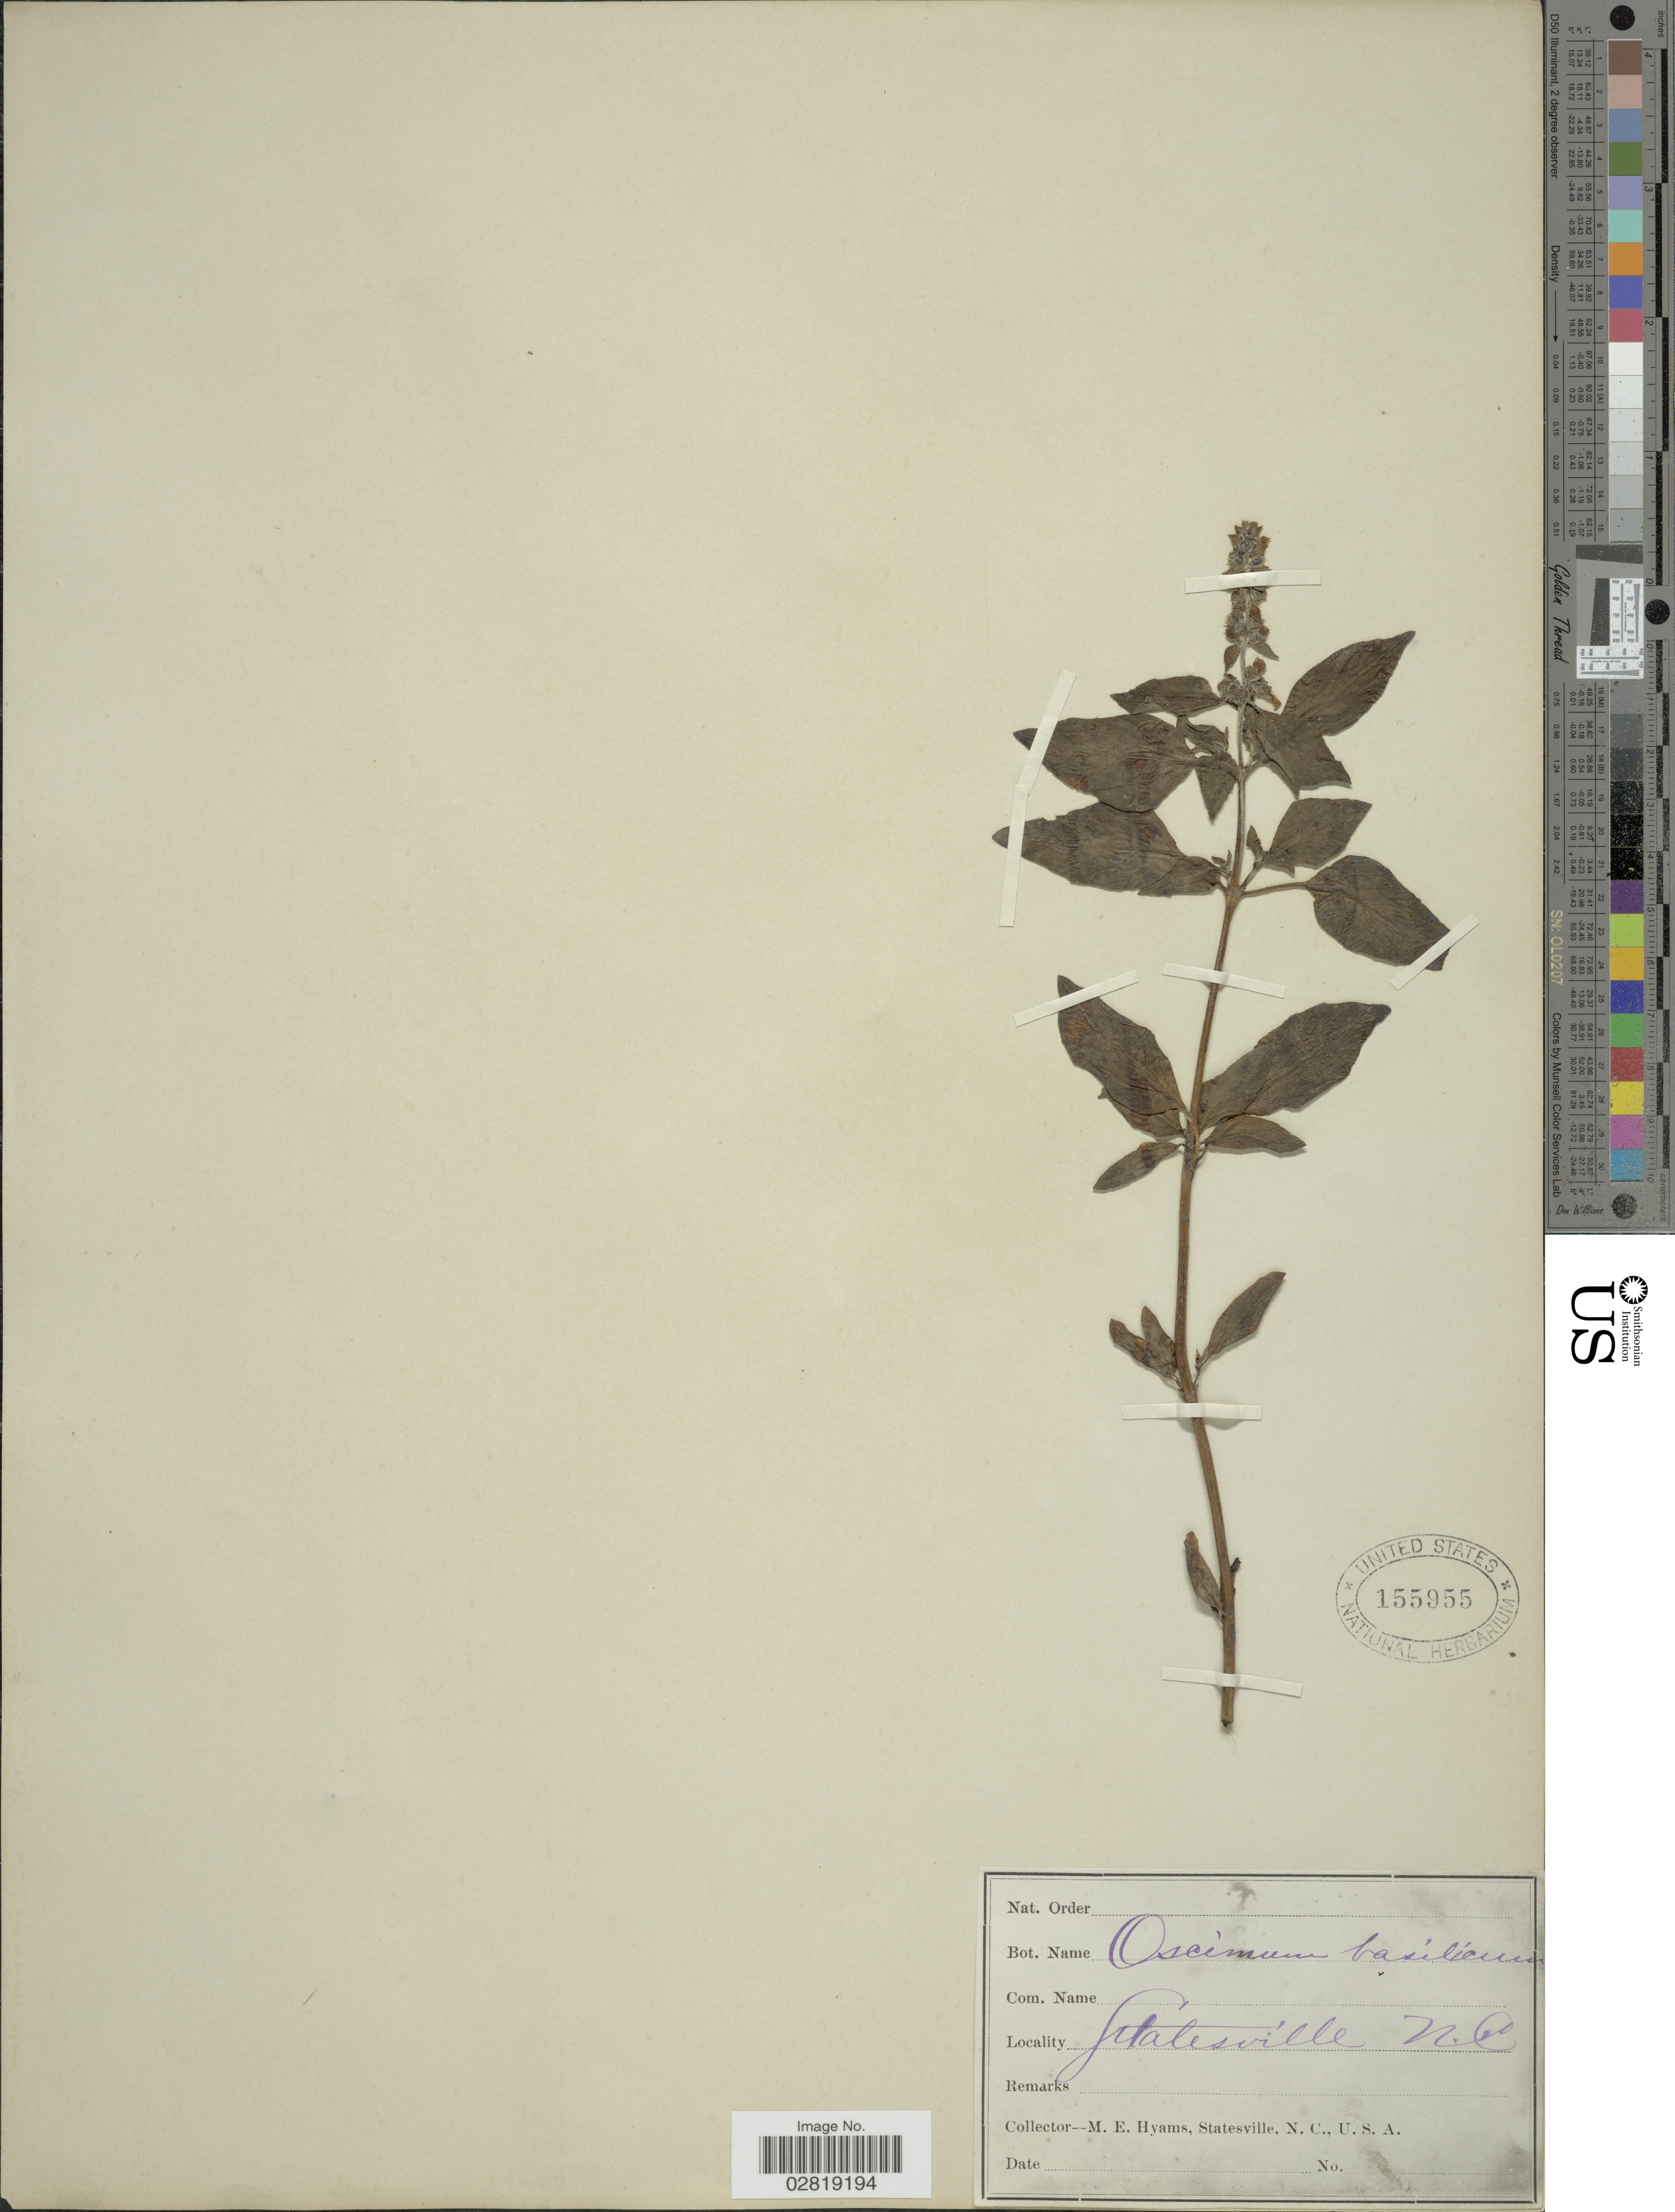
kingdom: Plantae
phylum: Tracheophyta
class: Magnoliopsida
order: Lamiales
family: Lamiaceae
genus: Ocimum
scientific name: Ocimum basilicum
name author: L.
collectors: M. E. Hyams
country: United States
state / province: North Carolina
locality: Statesville.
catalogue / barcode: US 155955